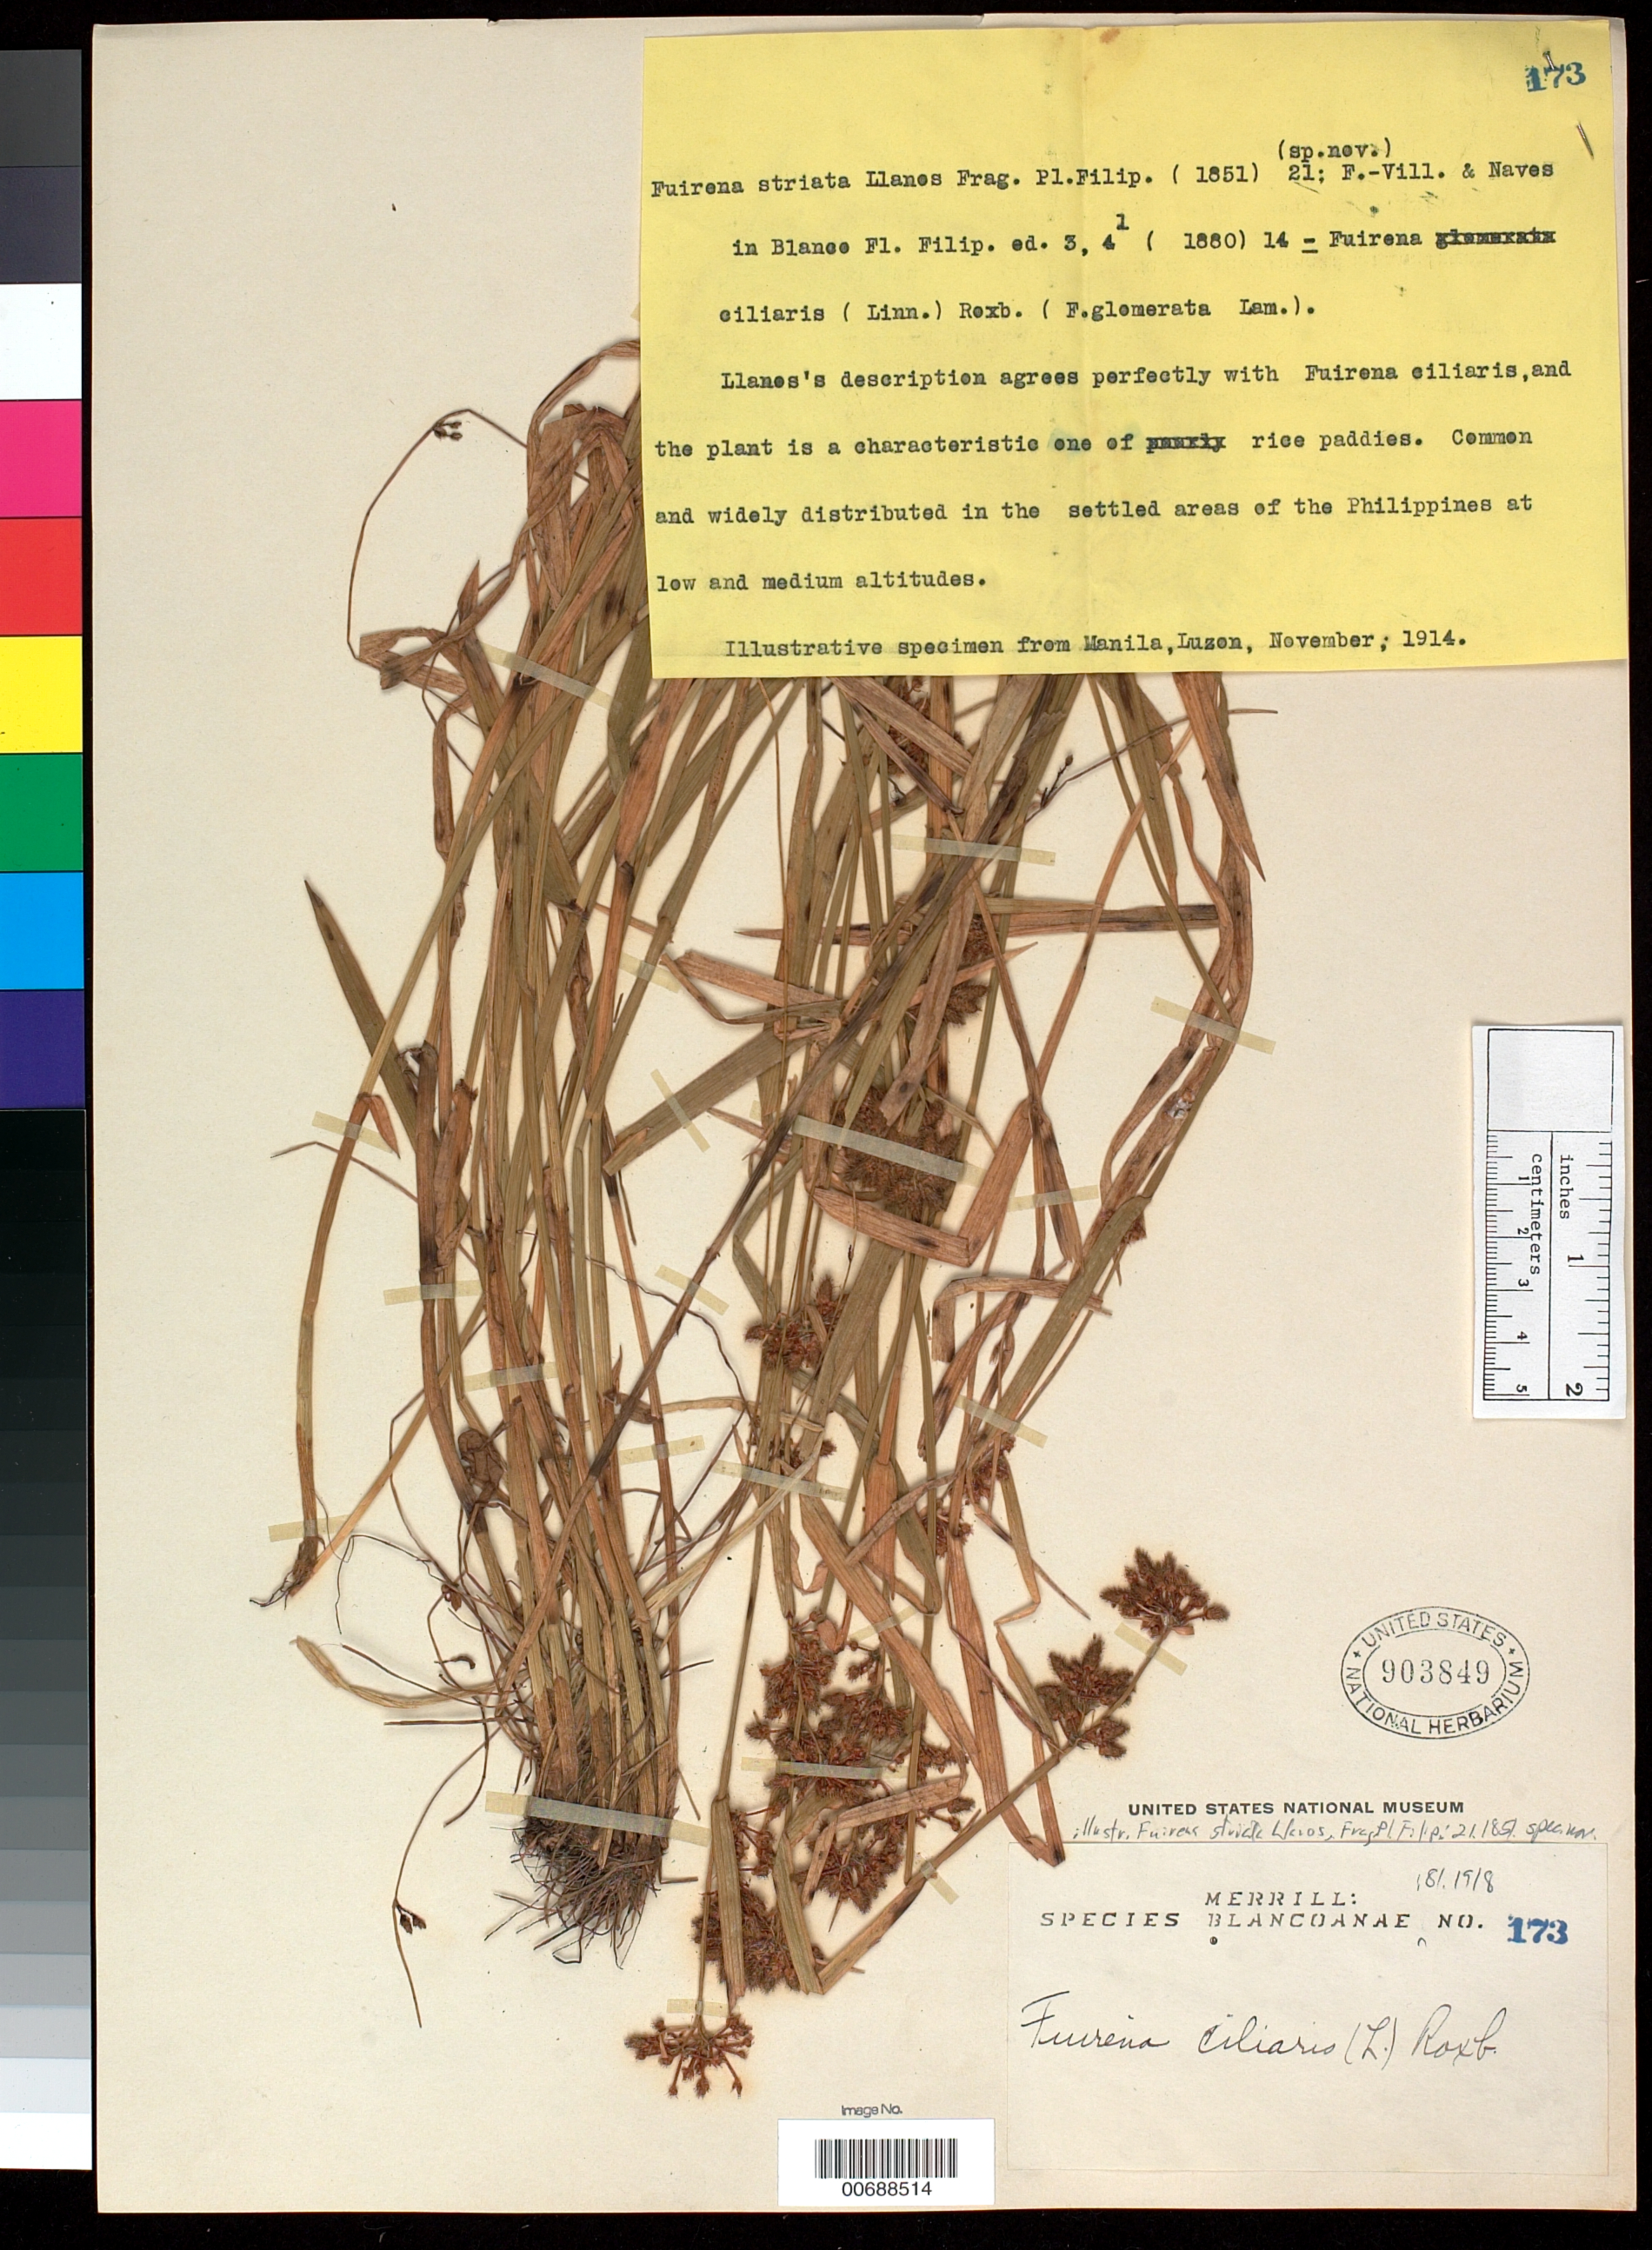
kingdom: Plantae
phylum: Tracheophyta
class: Liliopsida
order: Poales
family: Cyperaceae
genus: Fuirena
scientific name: Fuirena ciliaris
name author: (L.) Roxb.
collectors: E. D. Merrill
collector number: Sp. Blancoan. 0173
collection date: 1914-11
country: Philippines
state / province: National Capital Region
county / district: Manila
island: Luzon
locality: Manila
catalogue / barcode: US 903849